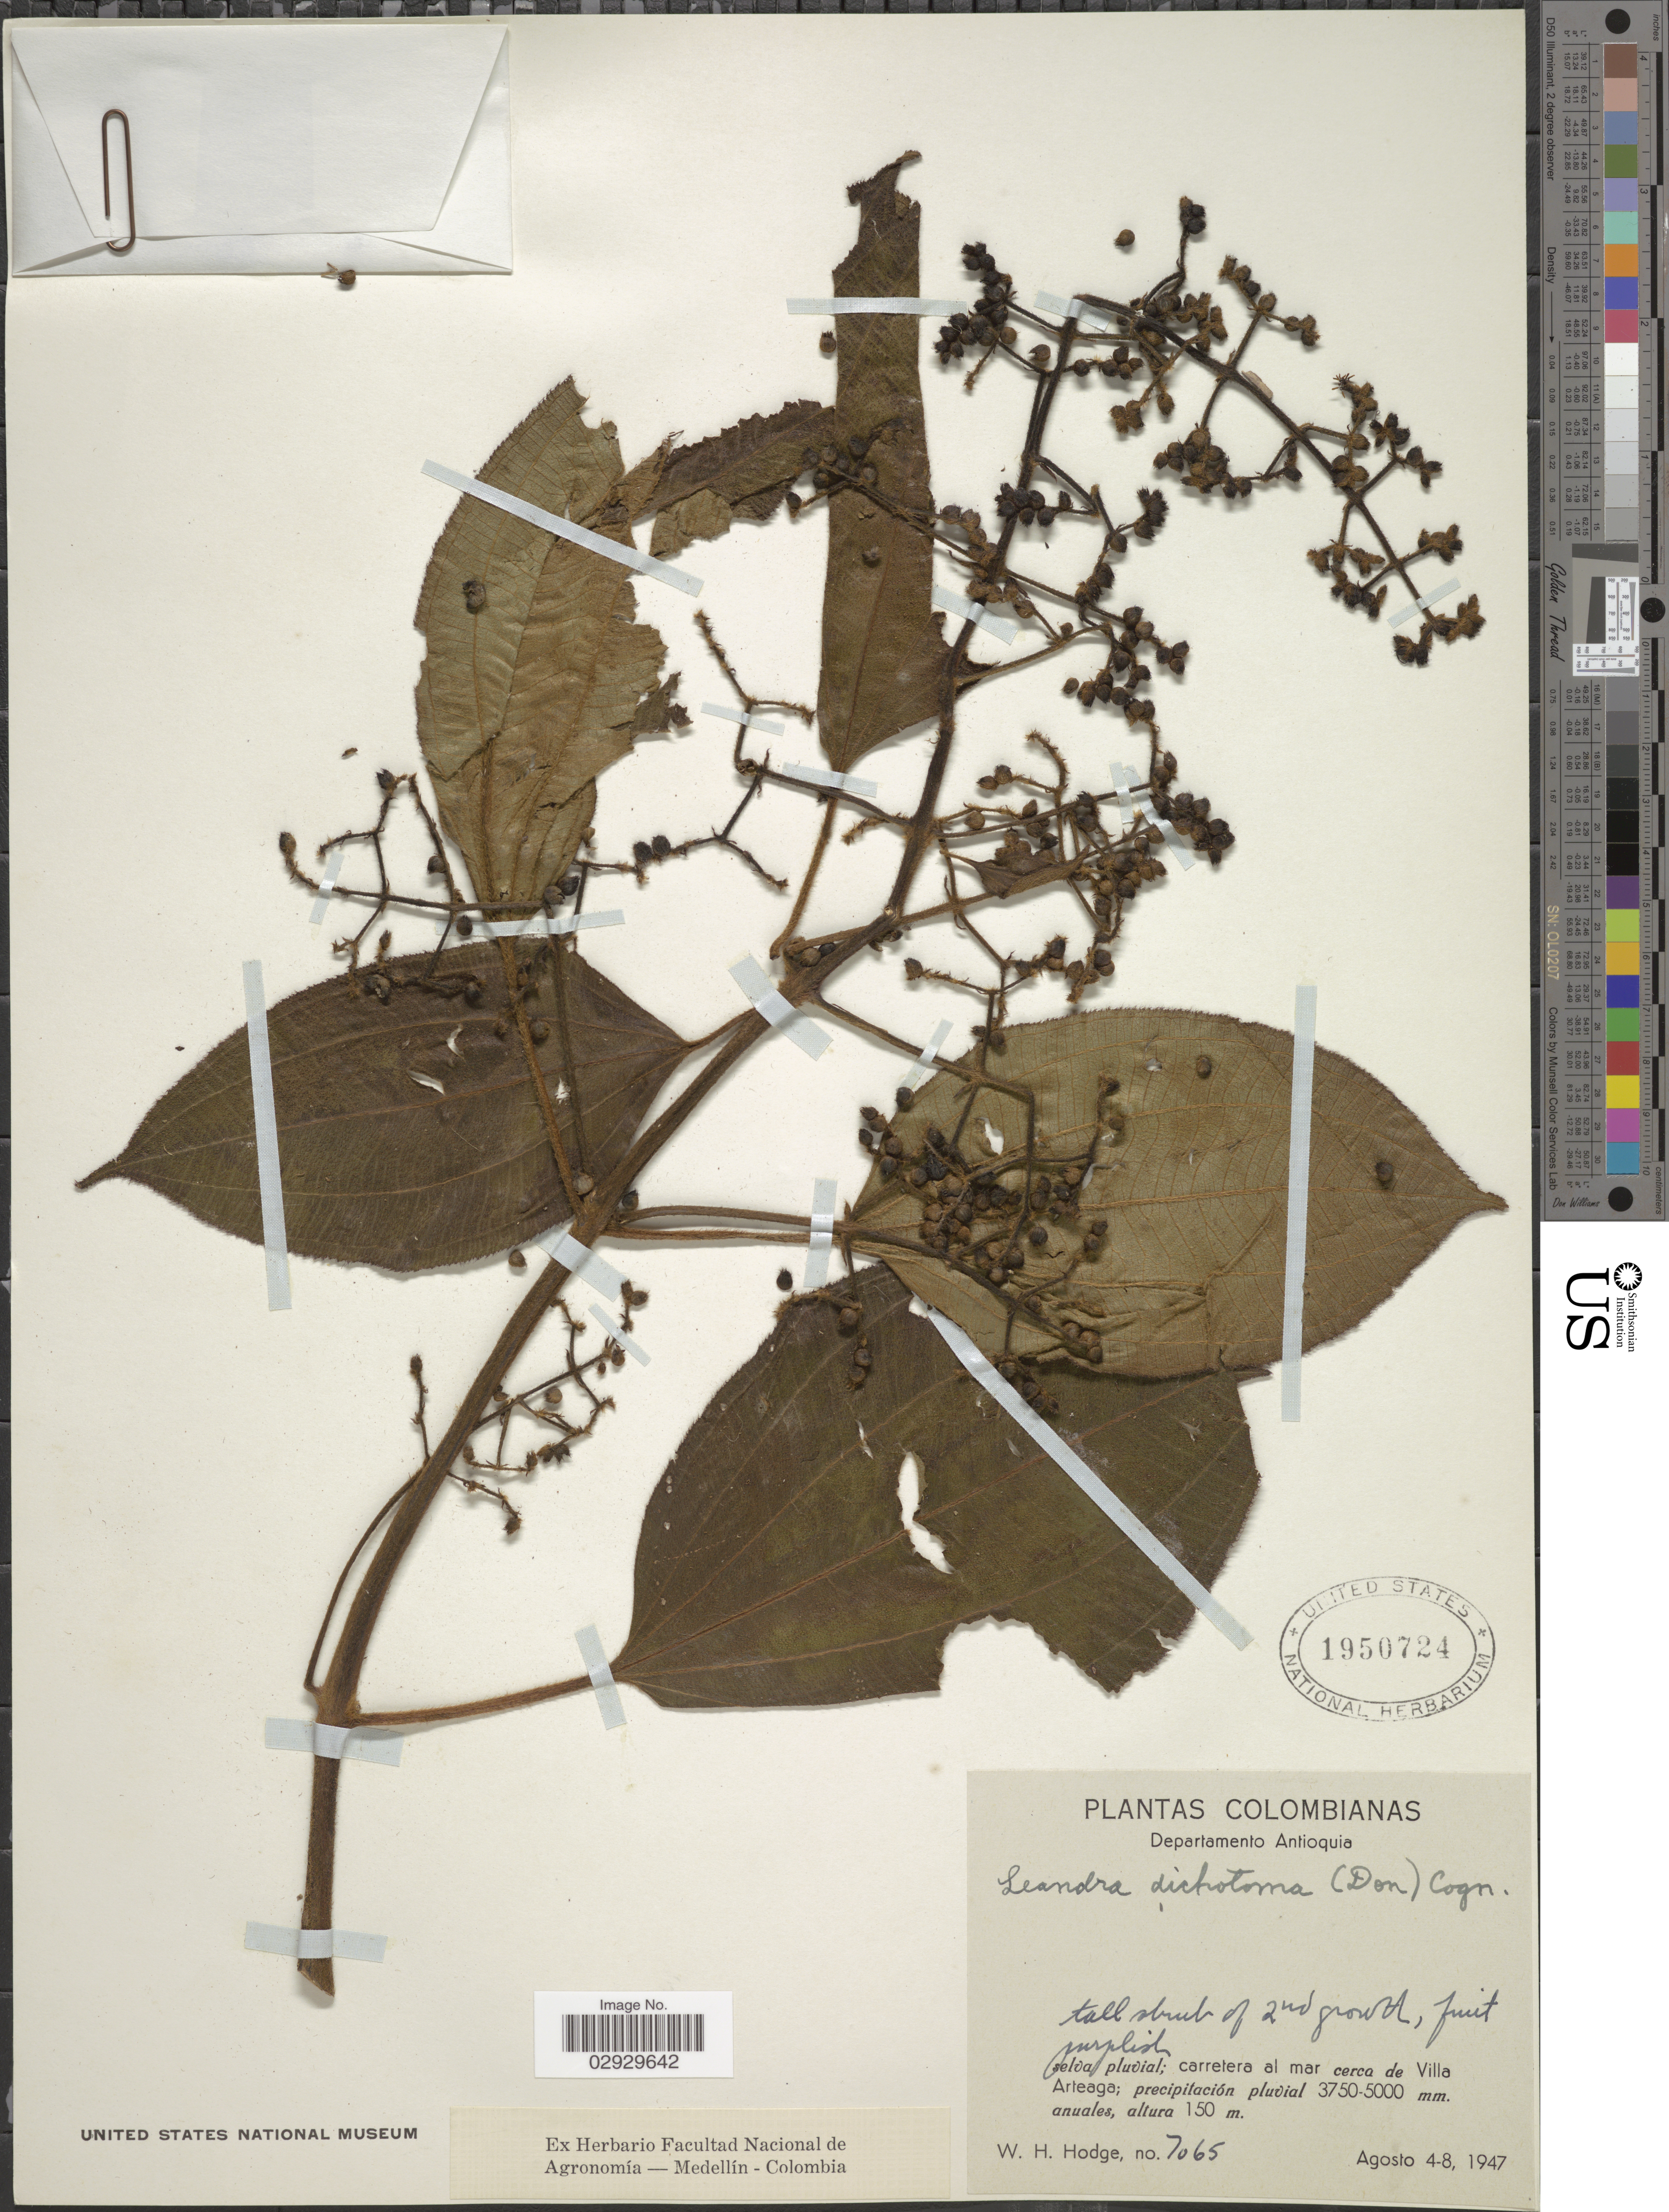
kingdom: Plantae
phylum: Tracheophyta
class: Magnoliopsida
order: Myrtales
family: Melastomataceae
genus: Leandra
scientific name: Leandra granatensis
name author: Gleason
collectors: W. Hodge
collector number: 7065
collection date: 1947-08-04/1947-08-08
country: Colombia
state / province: Antioquia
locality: Departamento Antioquia. Selva pluvial; carretera al mar cerca de Villa Arteaga.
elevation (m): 150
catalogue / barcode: US 1950724